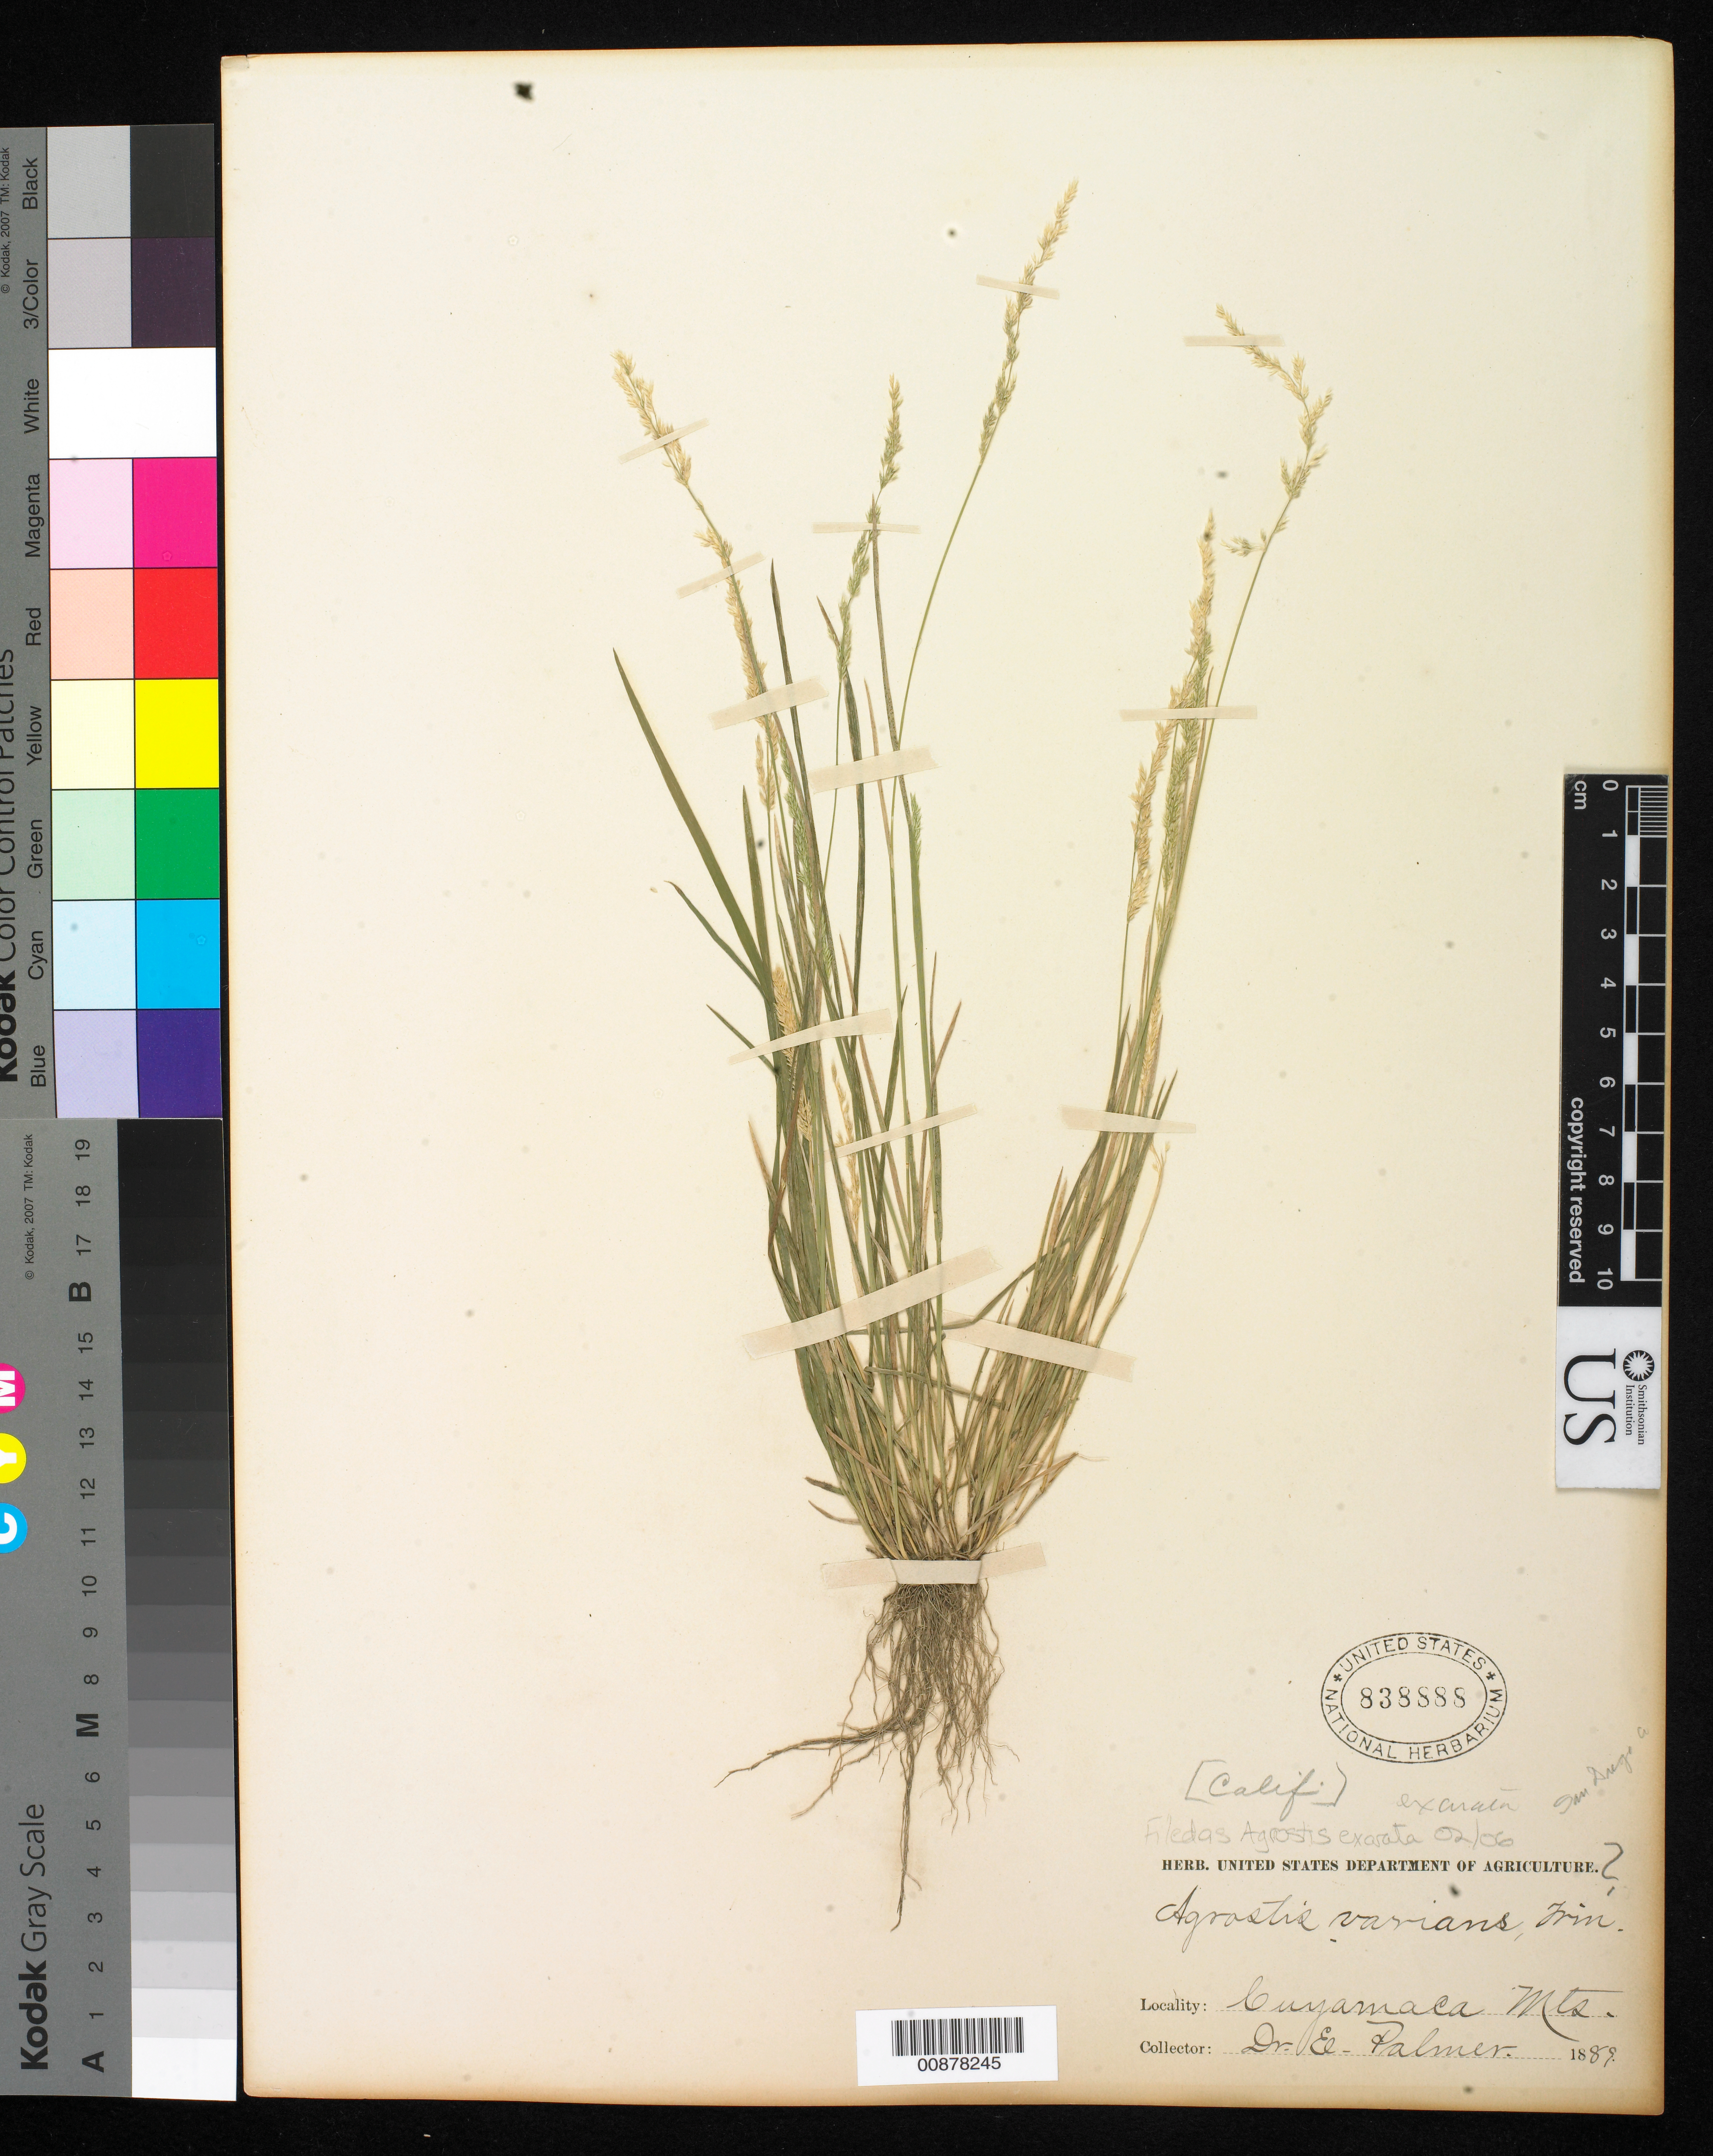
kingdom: Plantae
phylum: Tracheophyta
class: Liliopsida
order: Poales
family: Poaceae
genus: Agrostis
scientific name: Agrostis exarata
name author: Trin.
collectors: E. Palmer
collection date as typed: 1889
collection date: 1889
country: United States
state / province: California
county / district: San Diego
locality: Cuyamaca Mts, California.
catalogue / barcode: US 838888